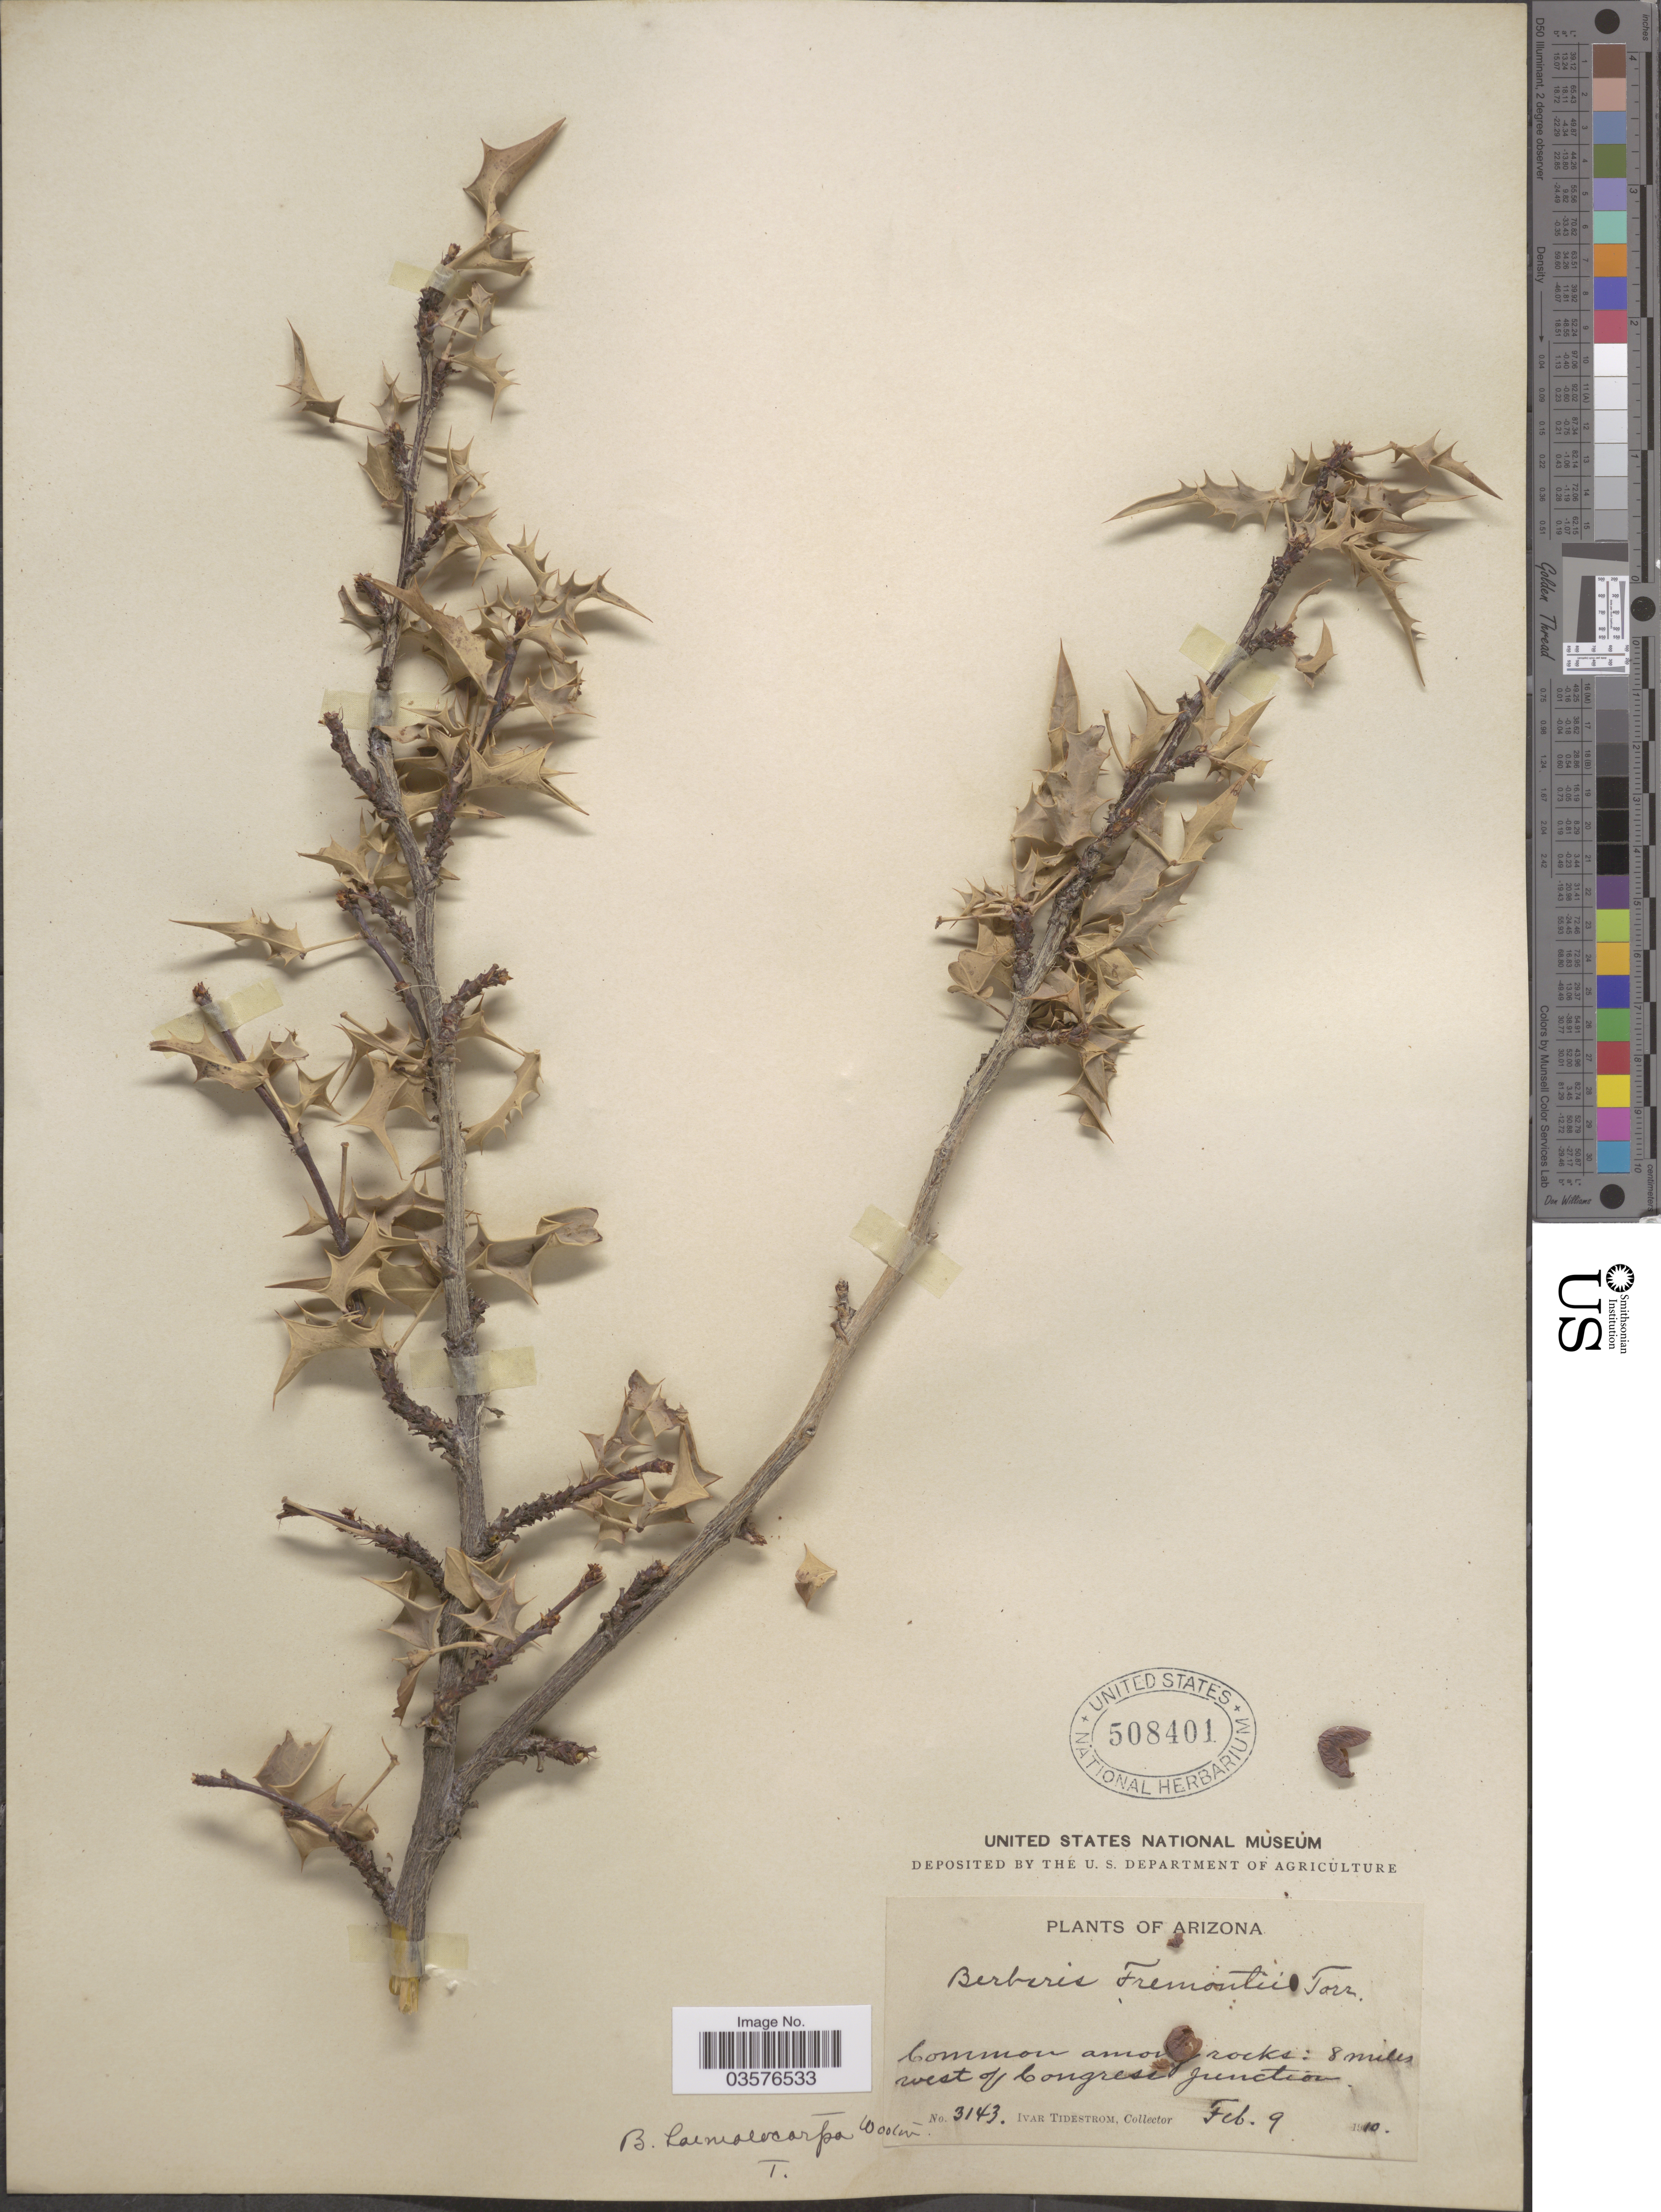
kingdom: Plantae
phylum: Tracheophyta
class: Magnoliopsida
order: Ranunculales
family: Berberidaceae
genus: Mahonia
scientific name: Mahonia haematocarpa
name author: (Wooton) Fedde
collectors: I. F. Tidestrom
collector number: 3143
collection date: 1910-02-09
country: United States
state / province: Arizona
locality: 8 miles west of Congress Junction.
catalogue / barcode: US 508401